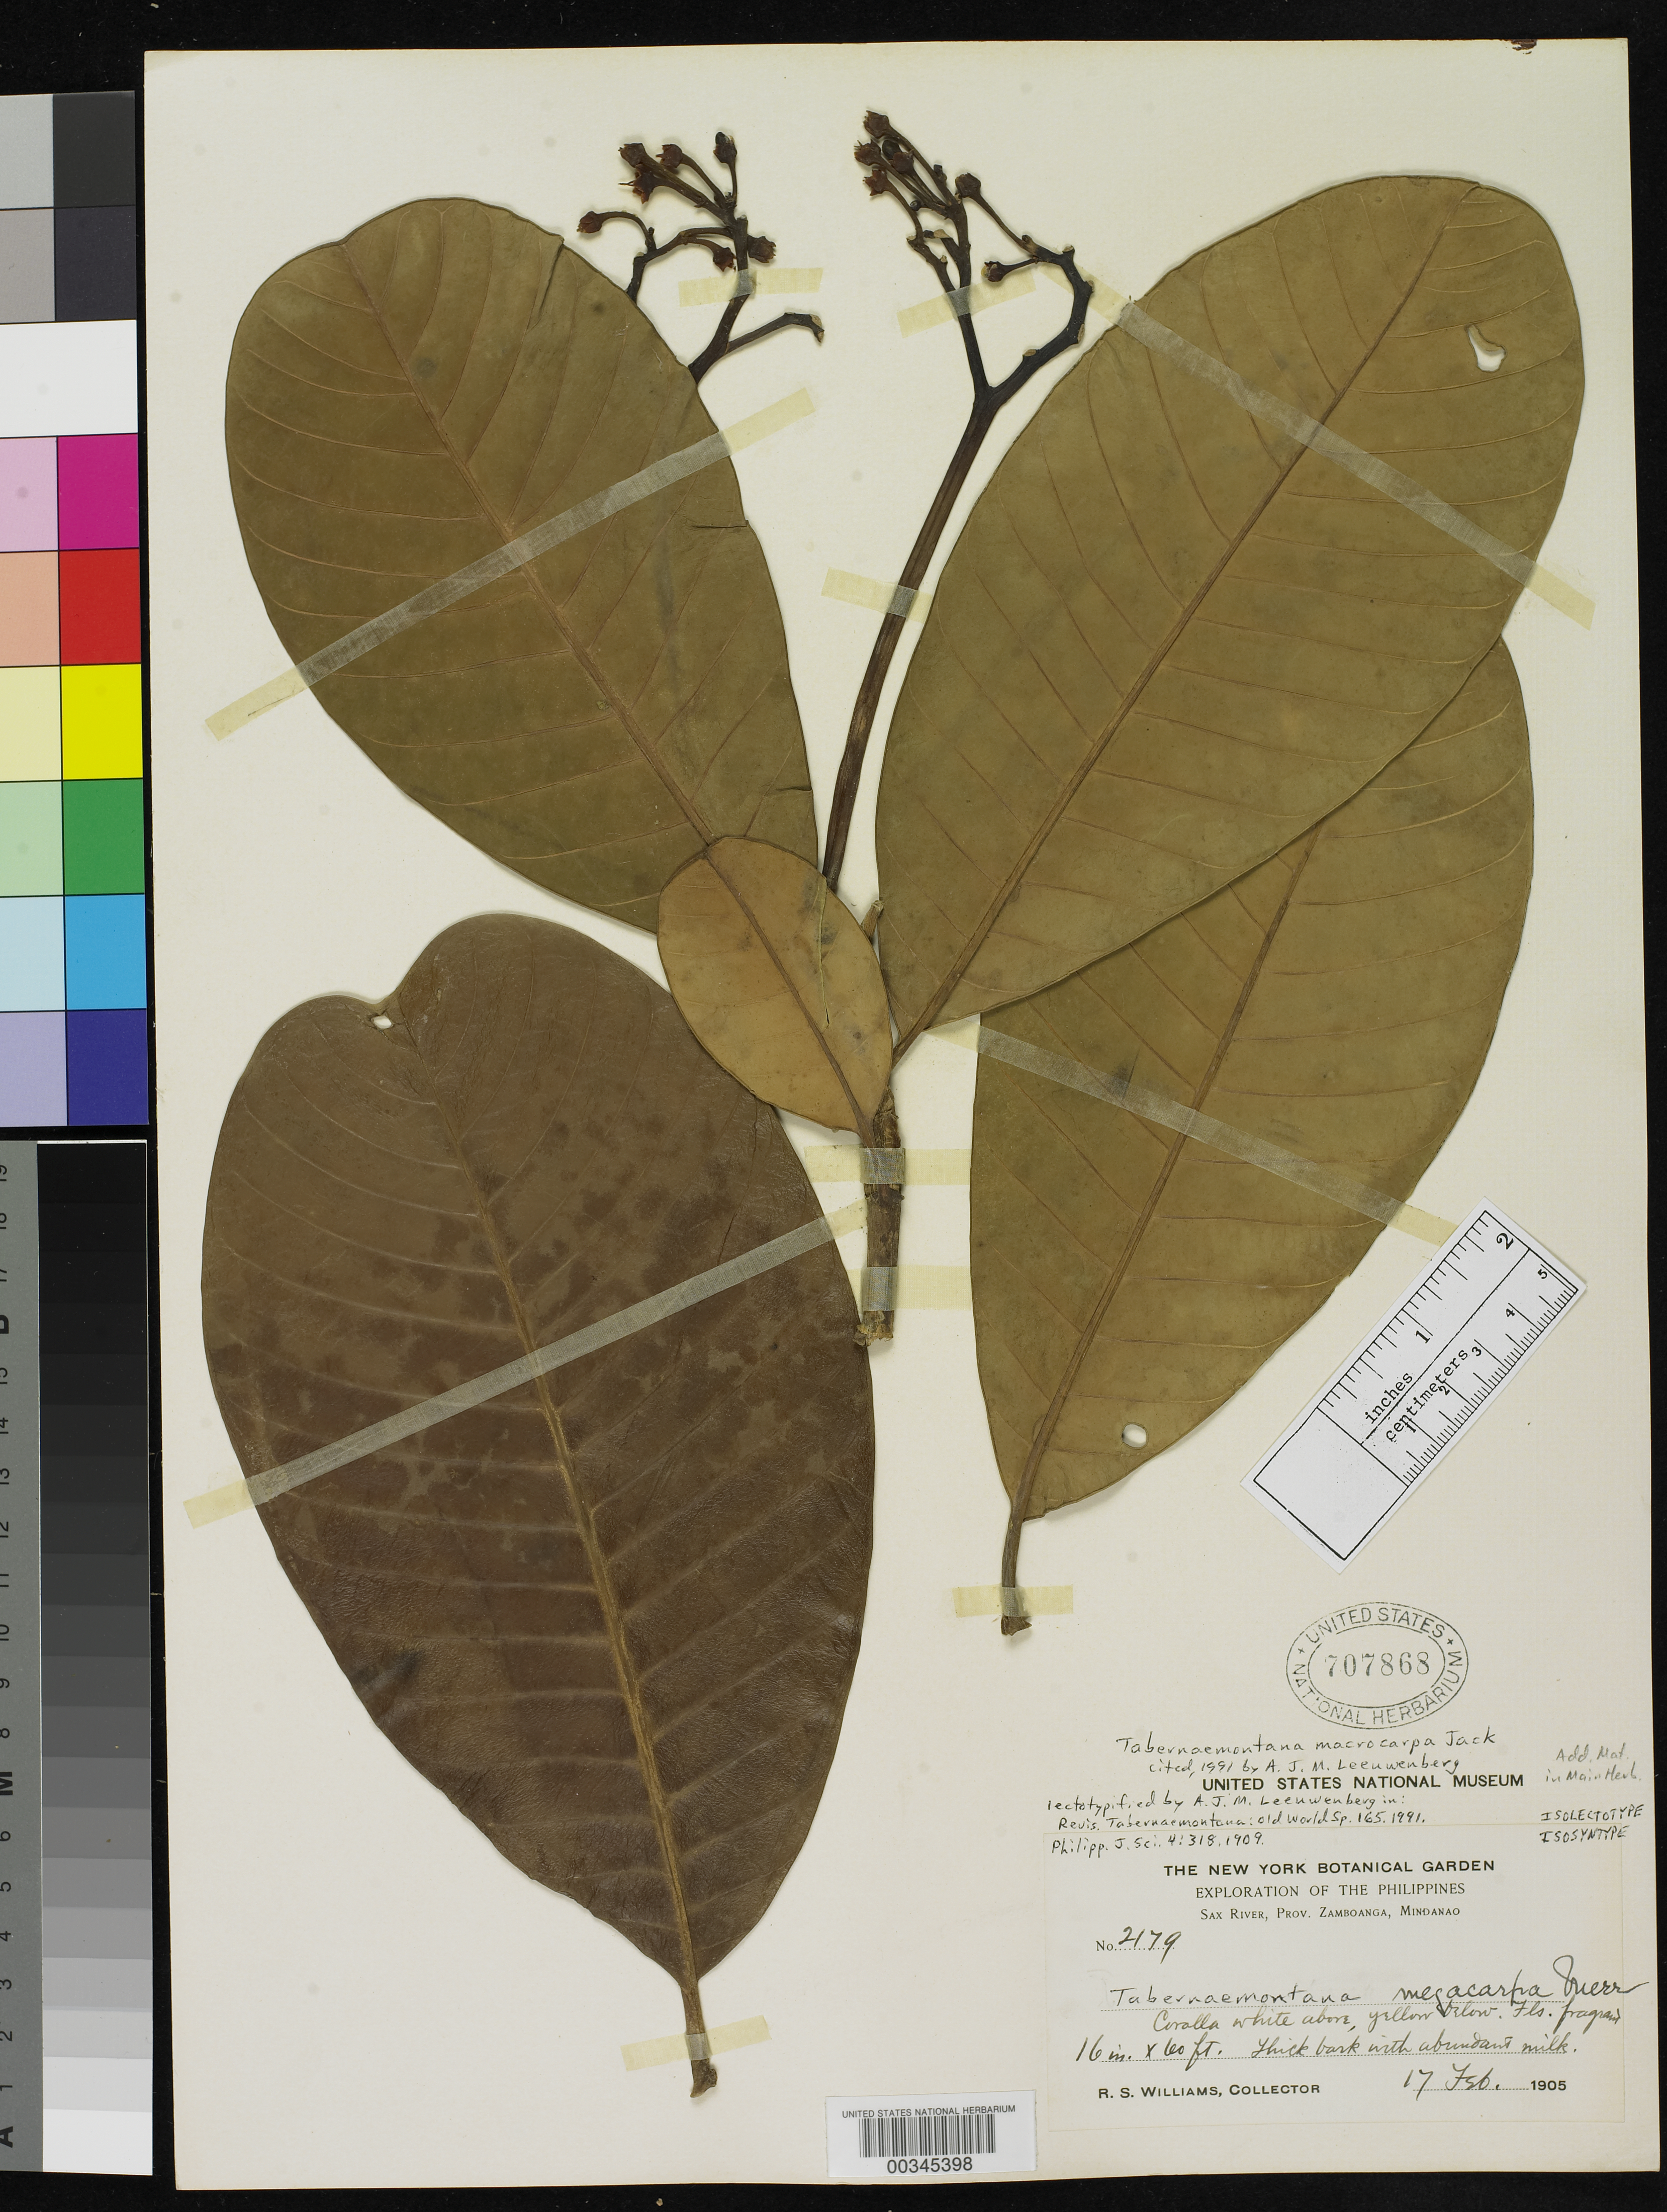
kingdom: Plantae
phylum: Tracheophyta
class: Magnoliopsida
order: Gentianales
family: Apocynaceae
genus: Tabernaemontana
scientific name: Tabernaemontana megacarpa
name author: Merr.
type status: Isolectotype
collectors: R. S. Williams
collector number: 2179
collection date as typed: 17 Feb 1905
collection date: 1905-02-17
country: Philippines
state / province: Zamboanga Peninsula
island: Mindanao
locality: Sax River.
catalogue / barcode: US 707868